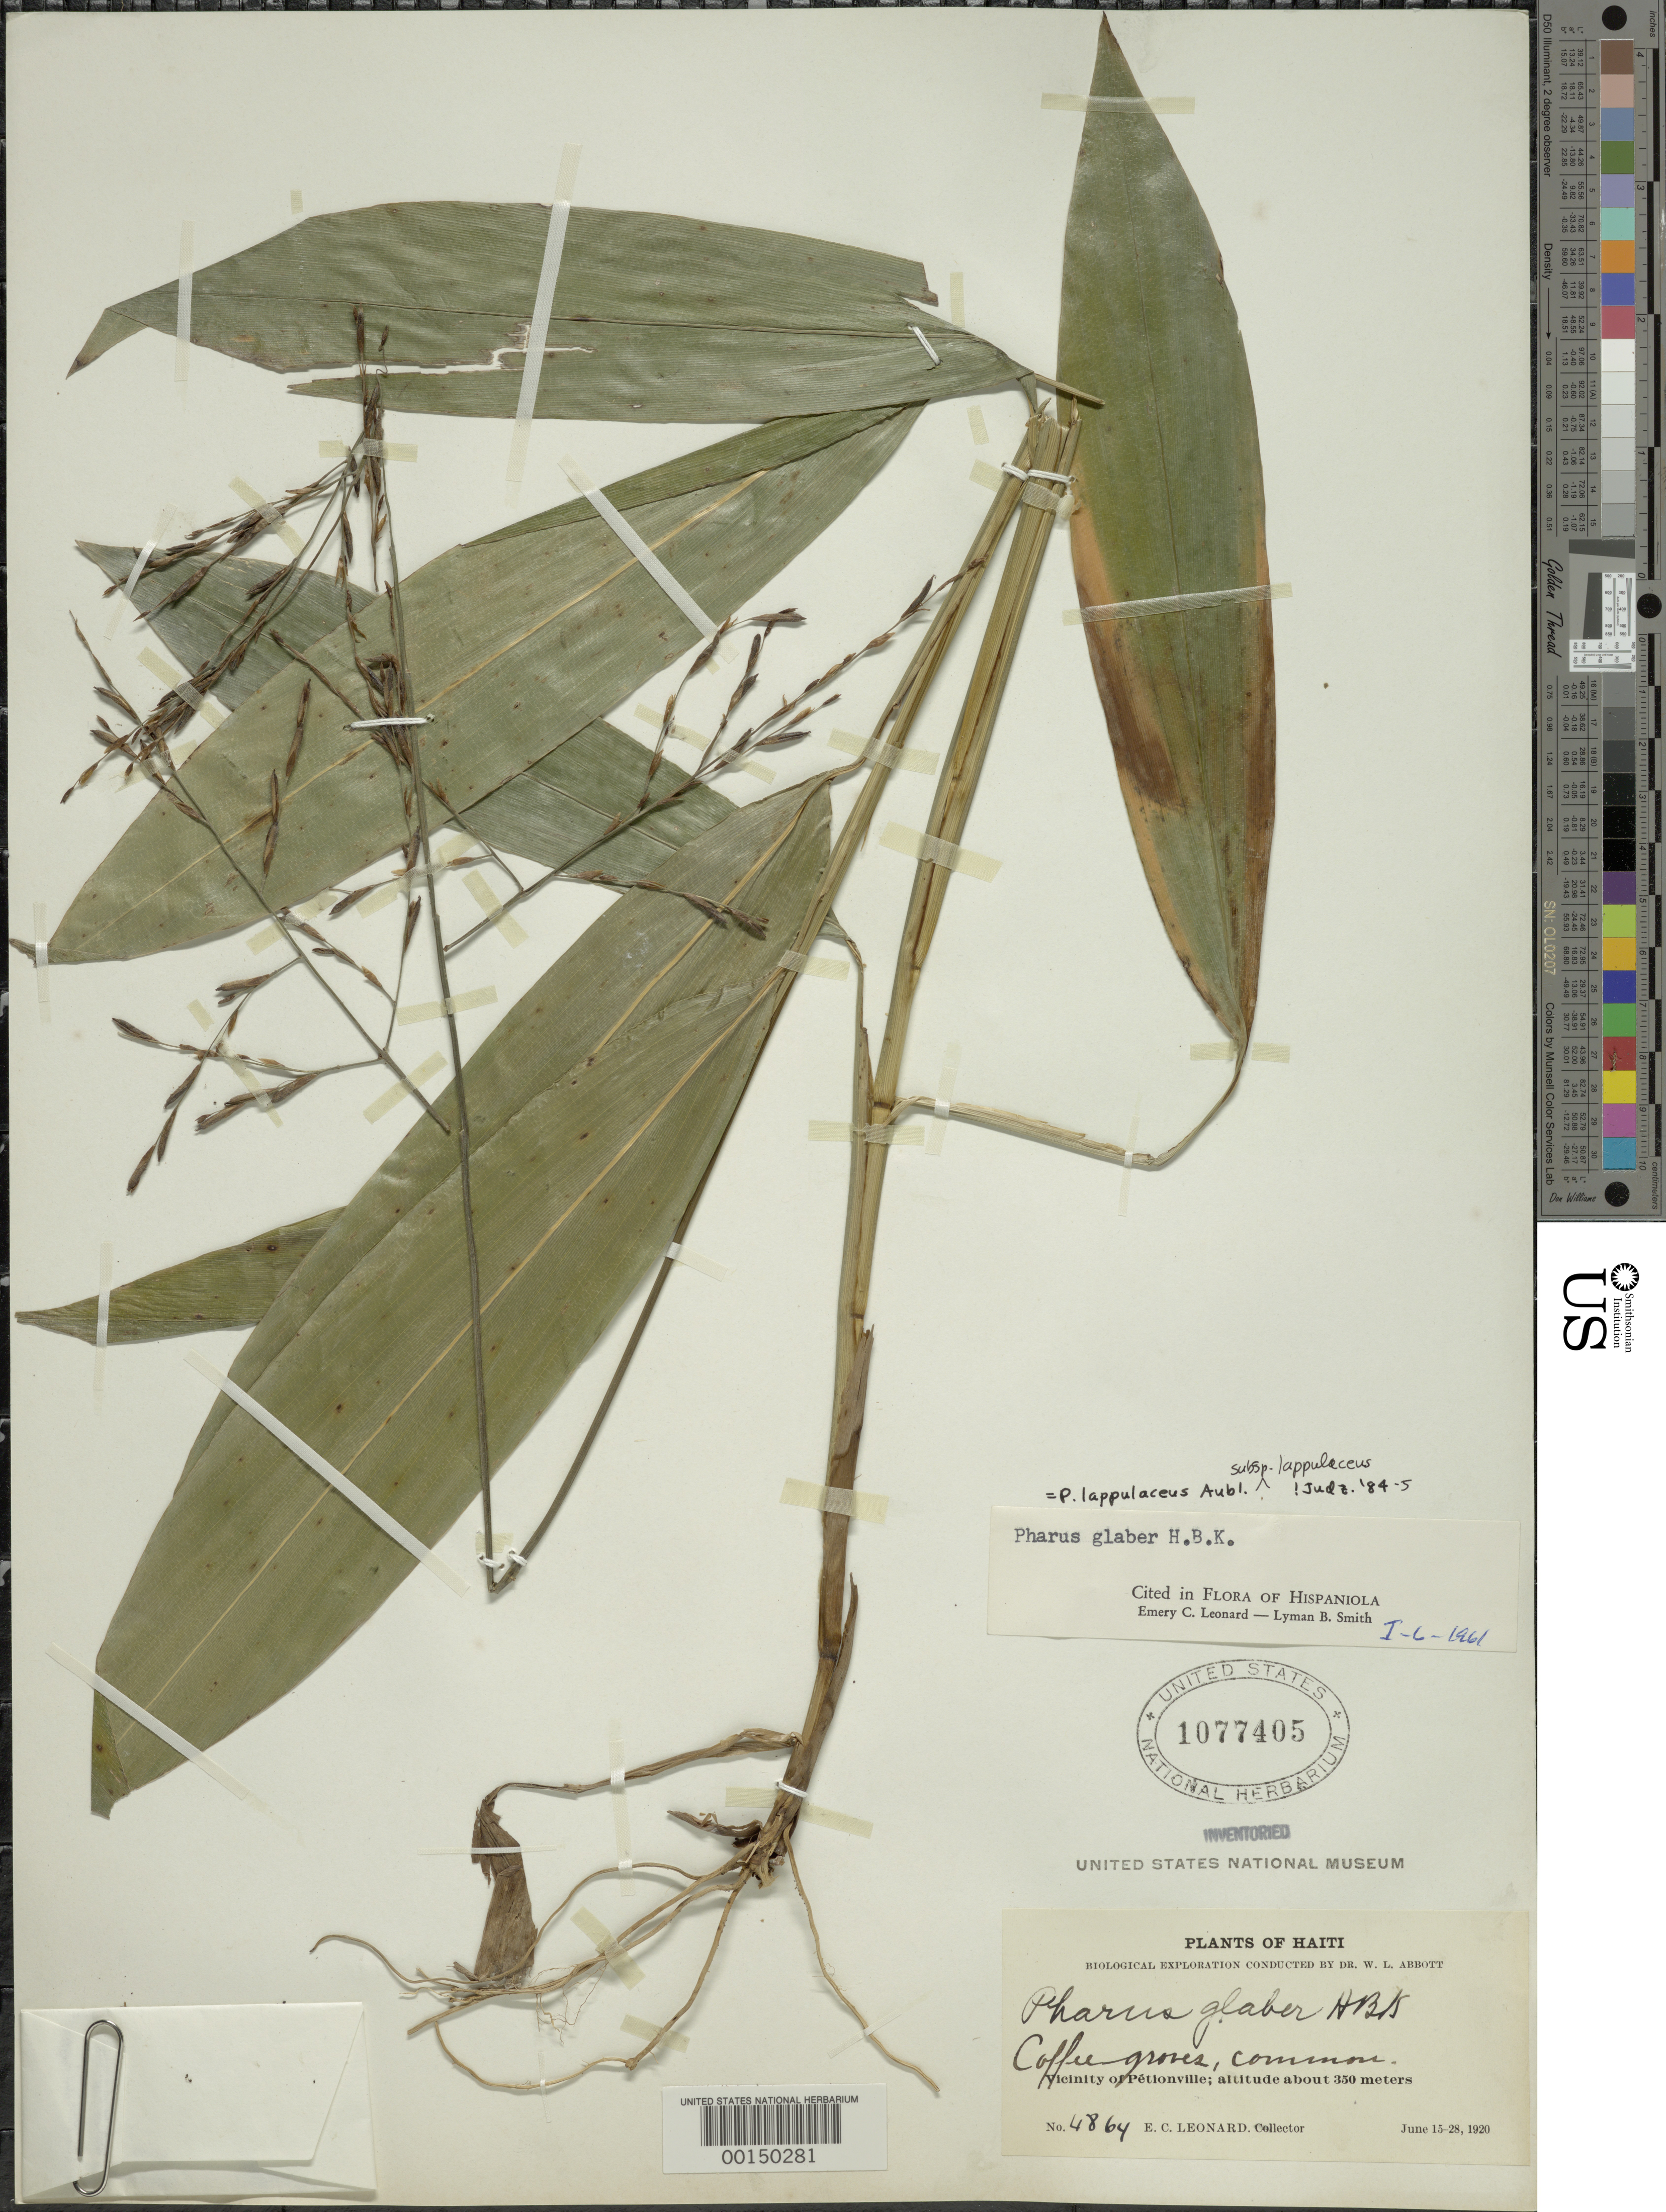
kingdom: Plantae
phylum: Tracheophyta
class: Liliopsida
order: Poales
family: Poaceae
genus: Pharus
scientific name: Pharus lappulaceus subsp. lappulaceus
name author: Aubl.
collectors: E. C. Leonard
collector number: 4864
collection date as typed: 15 Jun 1920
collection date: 1920-06-15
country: Haiti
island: Hispaniola Island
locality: Petionville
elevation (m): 350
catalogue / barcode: US 1077405